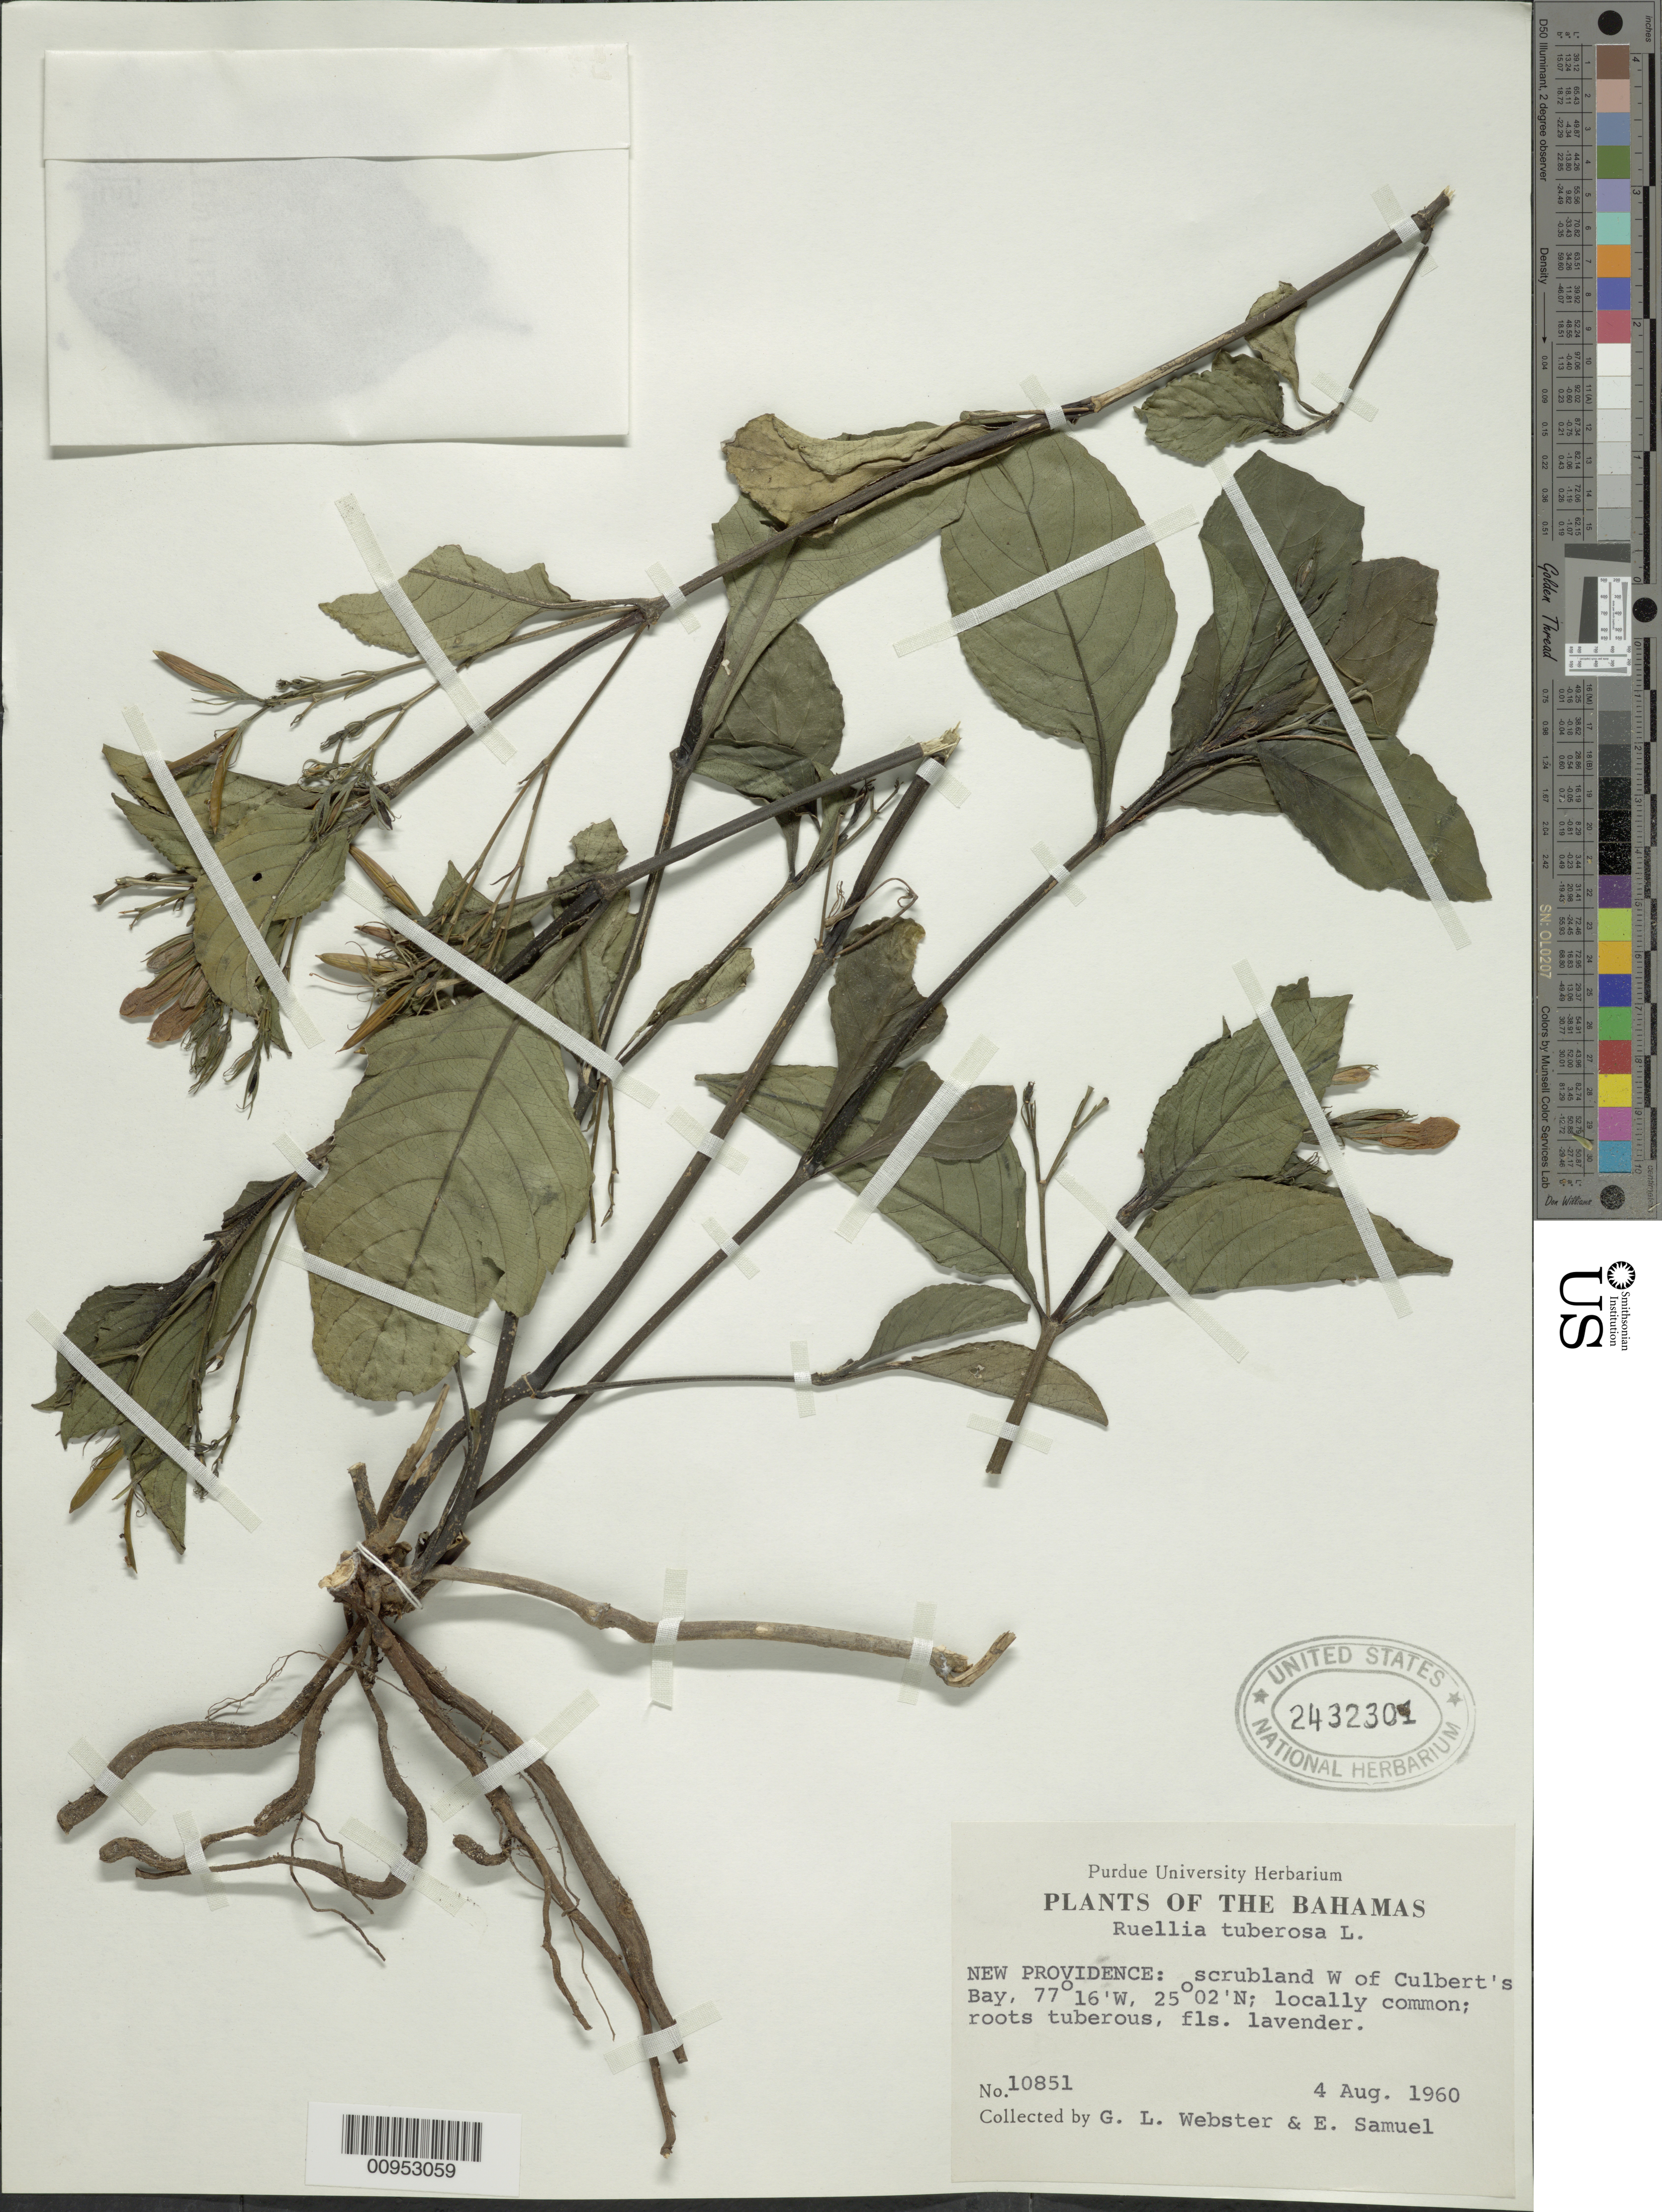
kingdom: Plantae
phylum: Tracheophyta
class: Magnoliopsida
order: Lamiales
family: Acanthaceae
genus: Ruellia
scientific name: Ruellia tuberosa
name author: L.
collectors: G. L. Webster & E. Samuel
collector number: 10851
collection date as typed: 04 Aug 1960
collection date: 1960-08-04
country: Bahamas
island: New Providence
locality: West of Culbert's Bay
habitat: Scrubland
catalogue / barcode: US 2432301